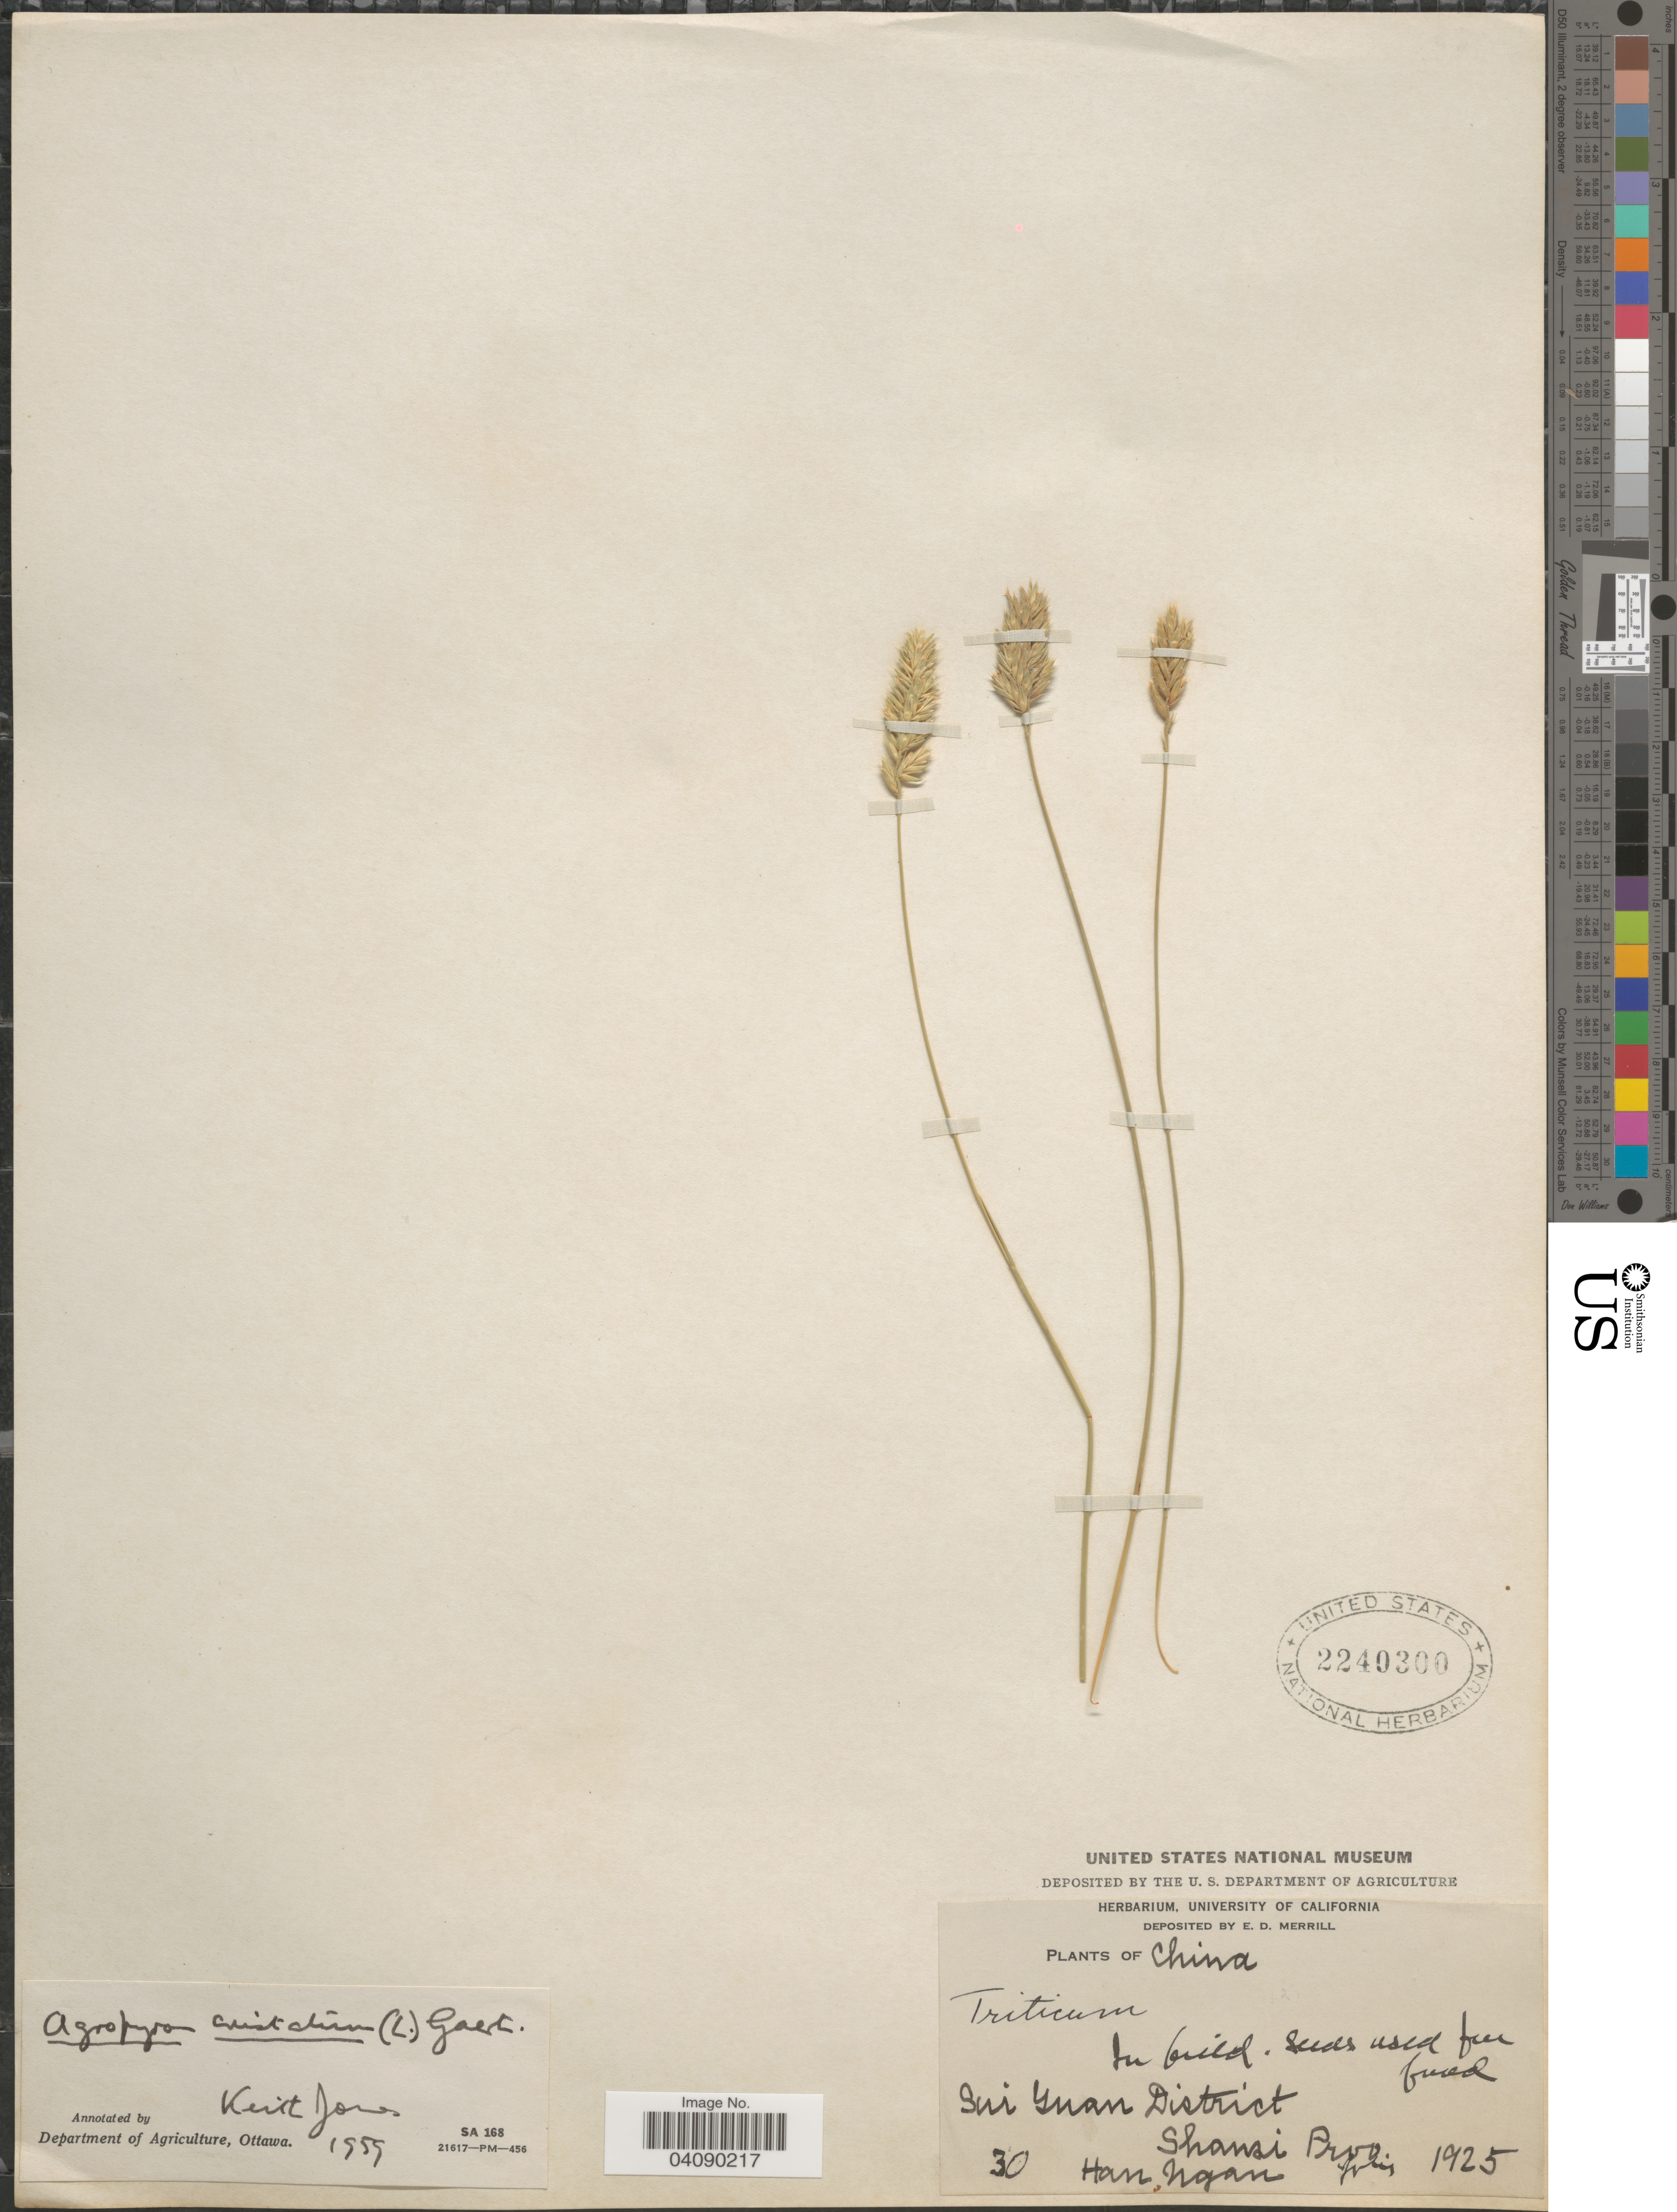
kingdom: Plantae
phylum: Tracheophyta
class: Liliopsida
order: Poales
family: Poaceae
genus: Agropyron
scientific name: Agropyron cristatum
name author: (L.) Gaertn.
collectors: E. D. Merrill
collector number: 30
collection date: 1925-07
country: China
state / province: Shanxi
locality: In dried seeds used for food. Sui Yuan District. Shansi Prov. Han Ngan.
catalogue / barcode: US 2240300